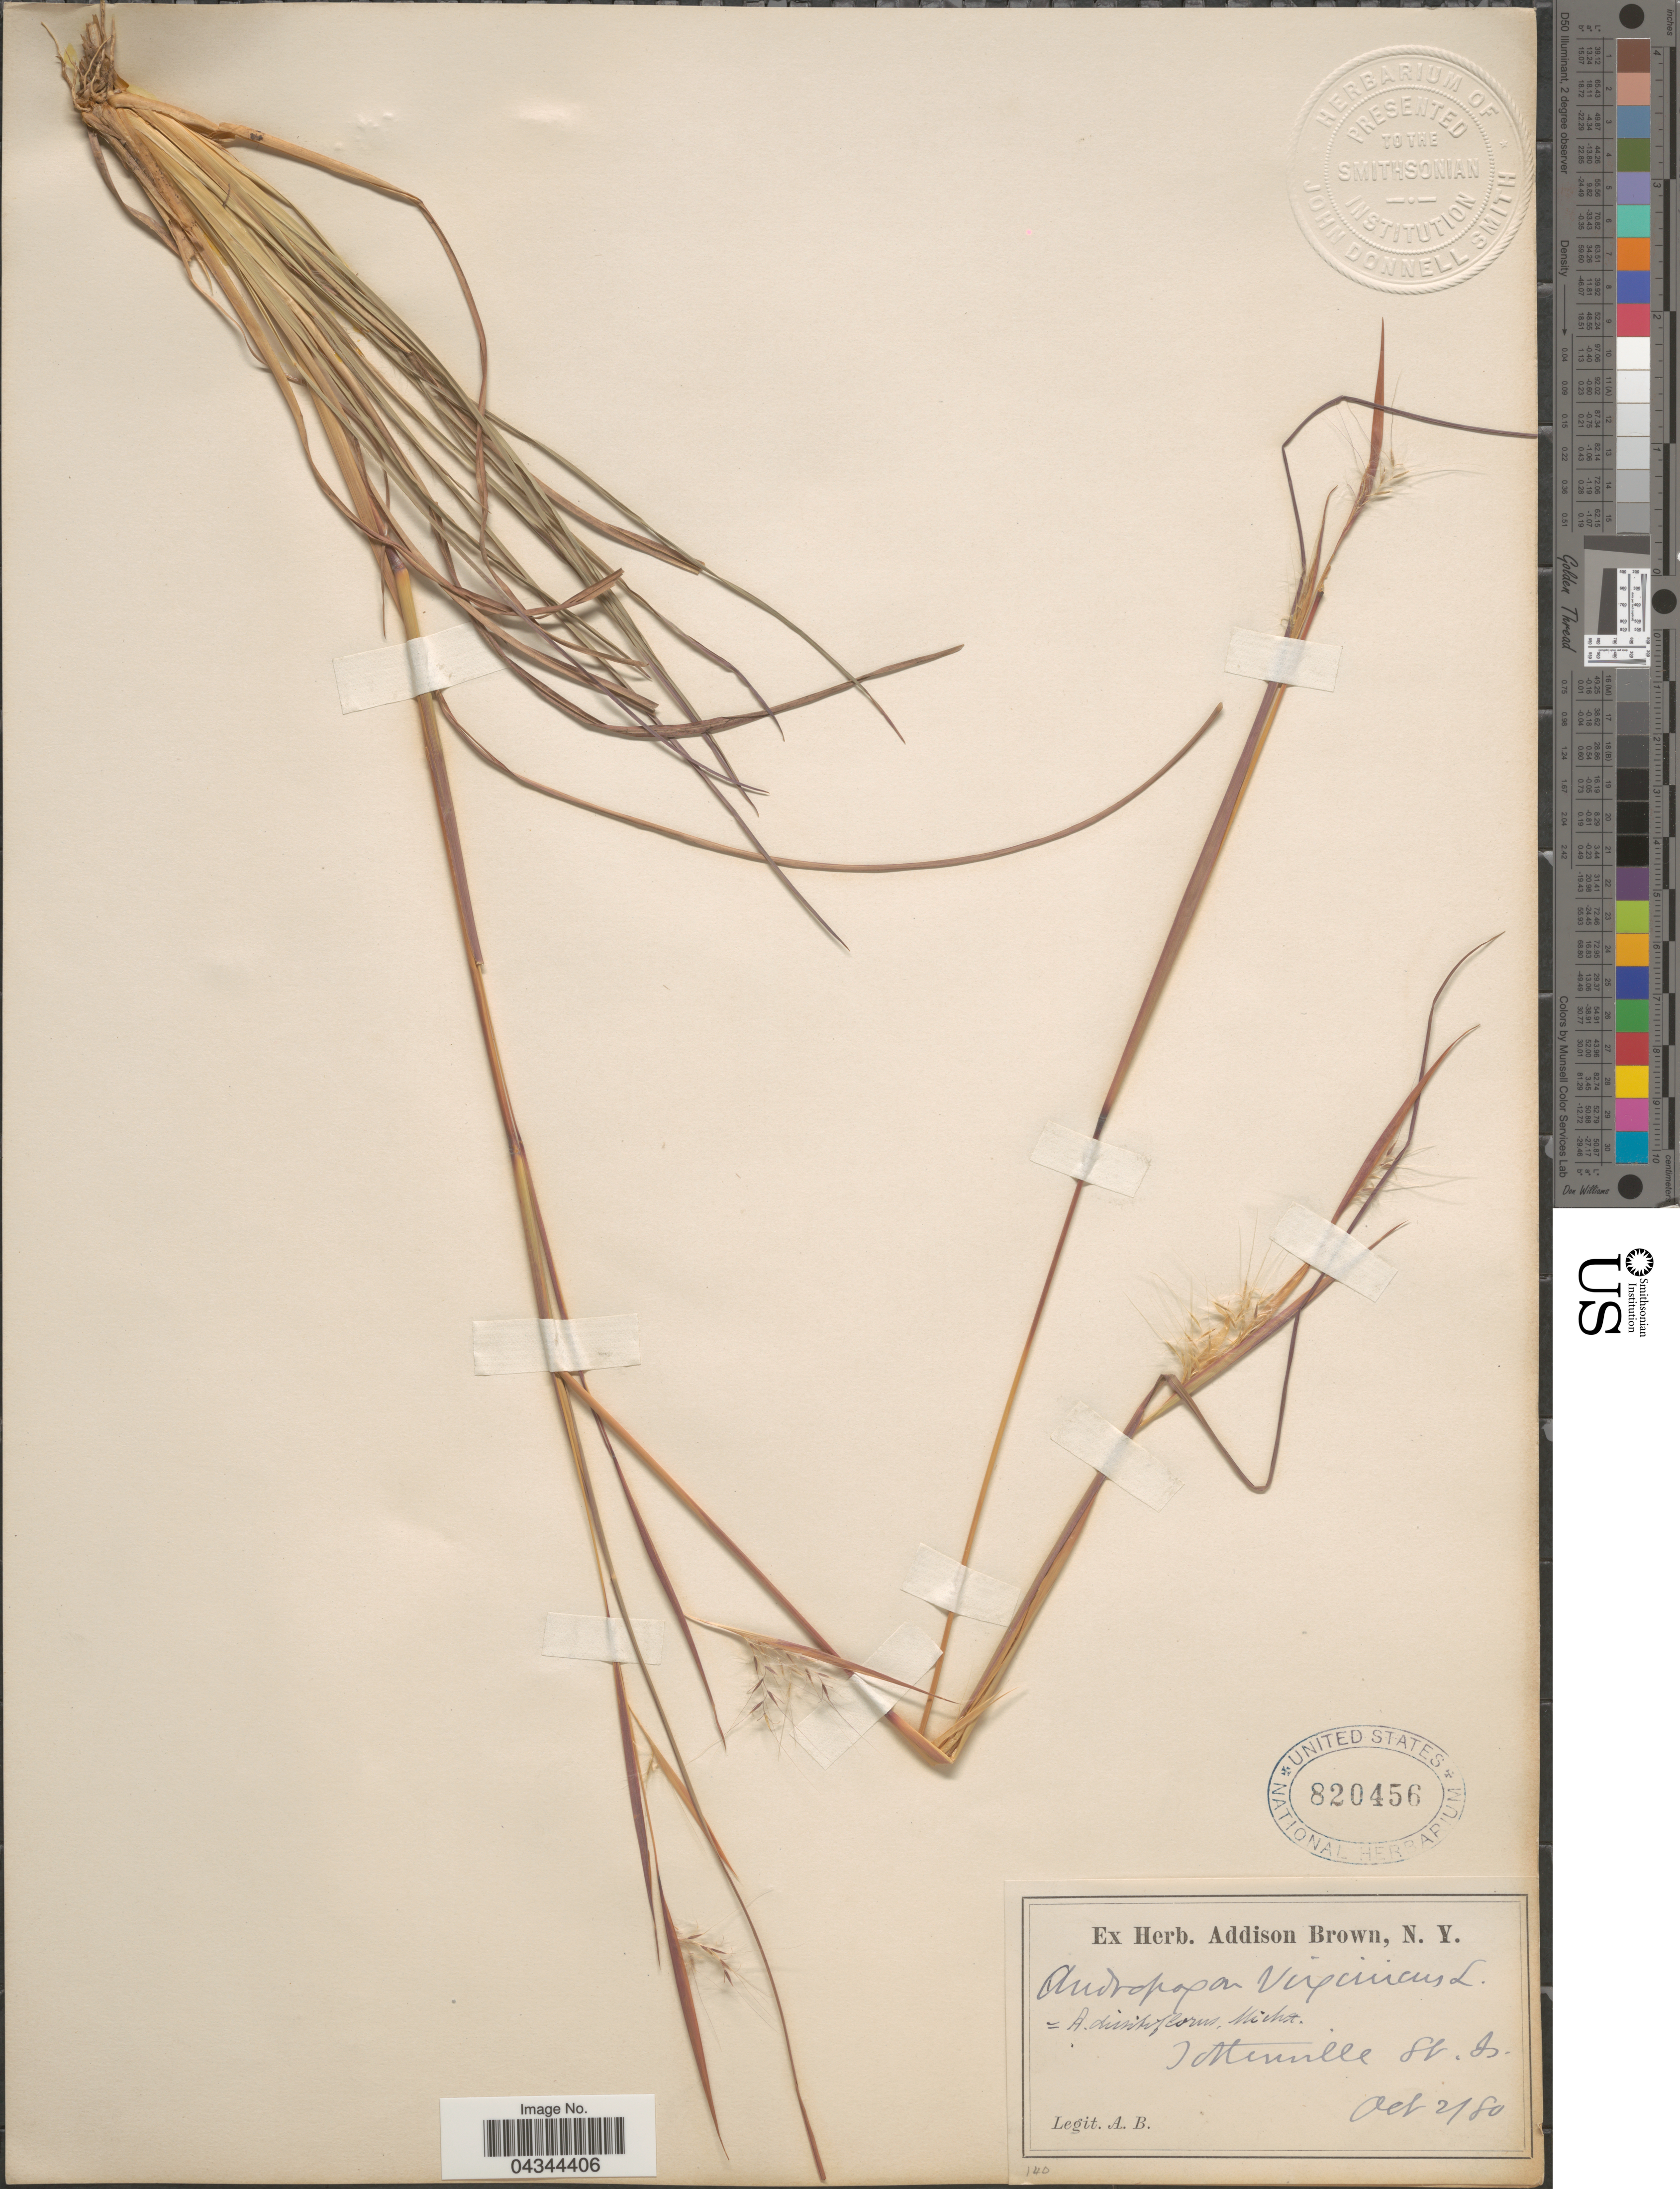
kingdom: Plantae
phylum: Tracheophyta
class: Liliopsida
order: Poales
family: Poaceae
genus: Andropogon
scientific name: Andropogon virginicus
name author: L.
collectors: A. Brown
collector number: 140?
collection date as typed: Transcribed d/m/y: 2/10/80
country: United States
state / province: New York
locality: Tottenville. St. Is.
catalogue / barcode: US 820456